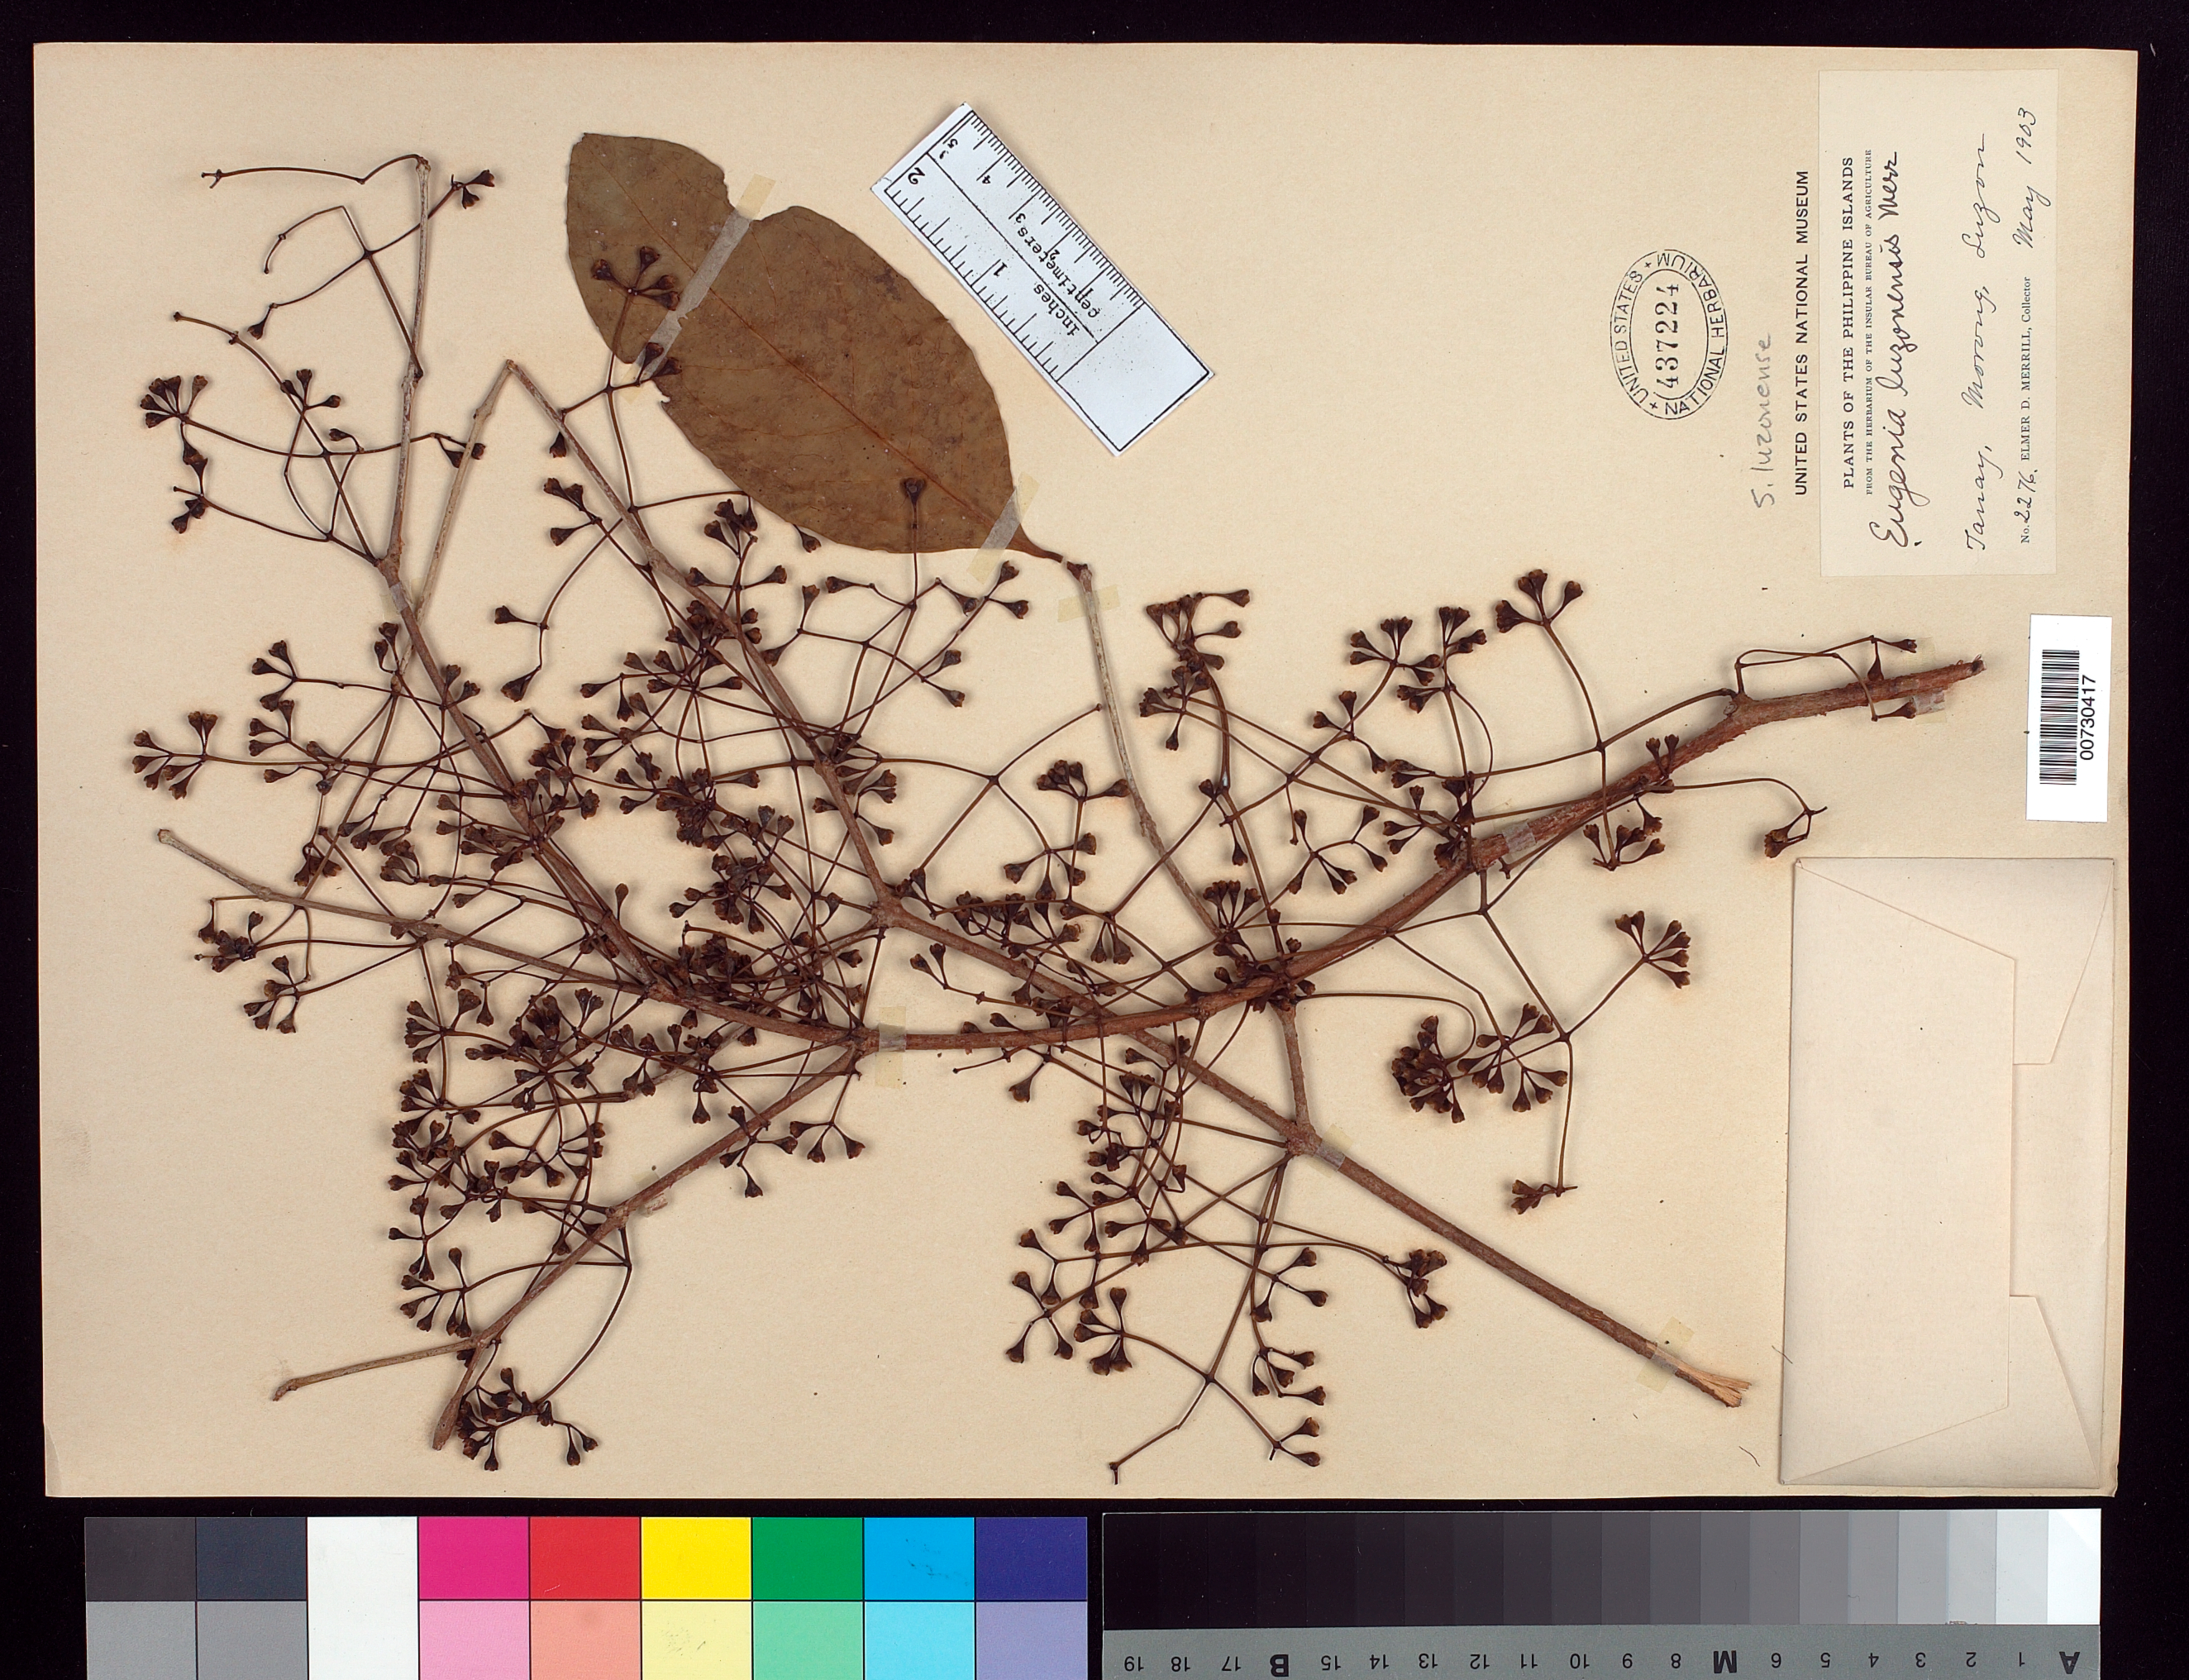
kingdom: Plantae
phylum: Tracheophyta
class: Magnoliopsida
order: Myrtales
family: Myrtaceae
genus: Syzygium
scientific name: Syzygium luzonense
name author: (Merr.) Merr.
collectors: E. D. Merrill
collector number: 2276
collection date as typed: May 1903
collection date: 1903-05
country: Philippines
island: Luzon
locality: Tanay, Morong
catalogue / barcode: US 437224